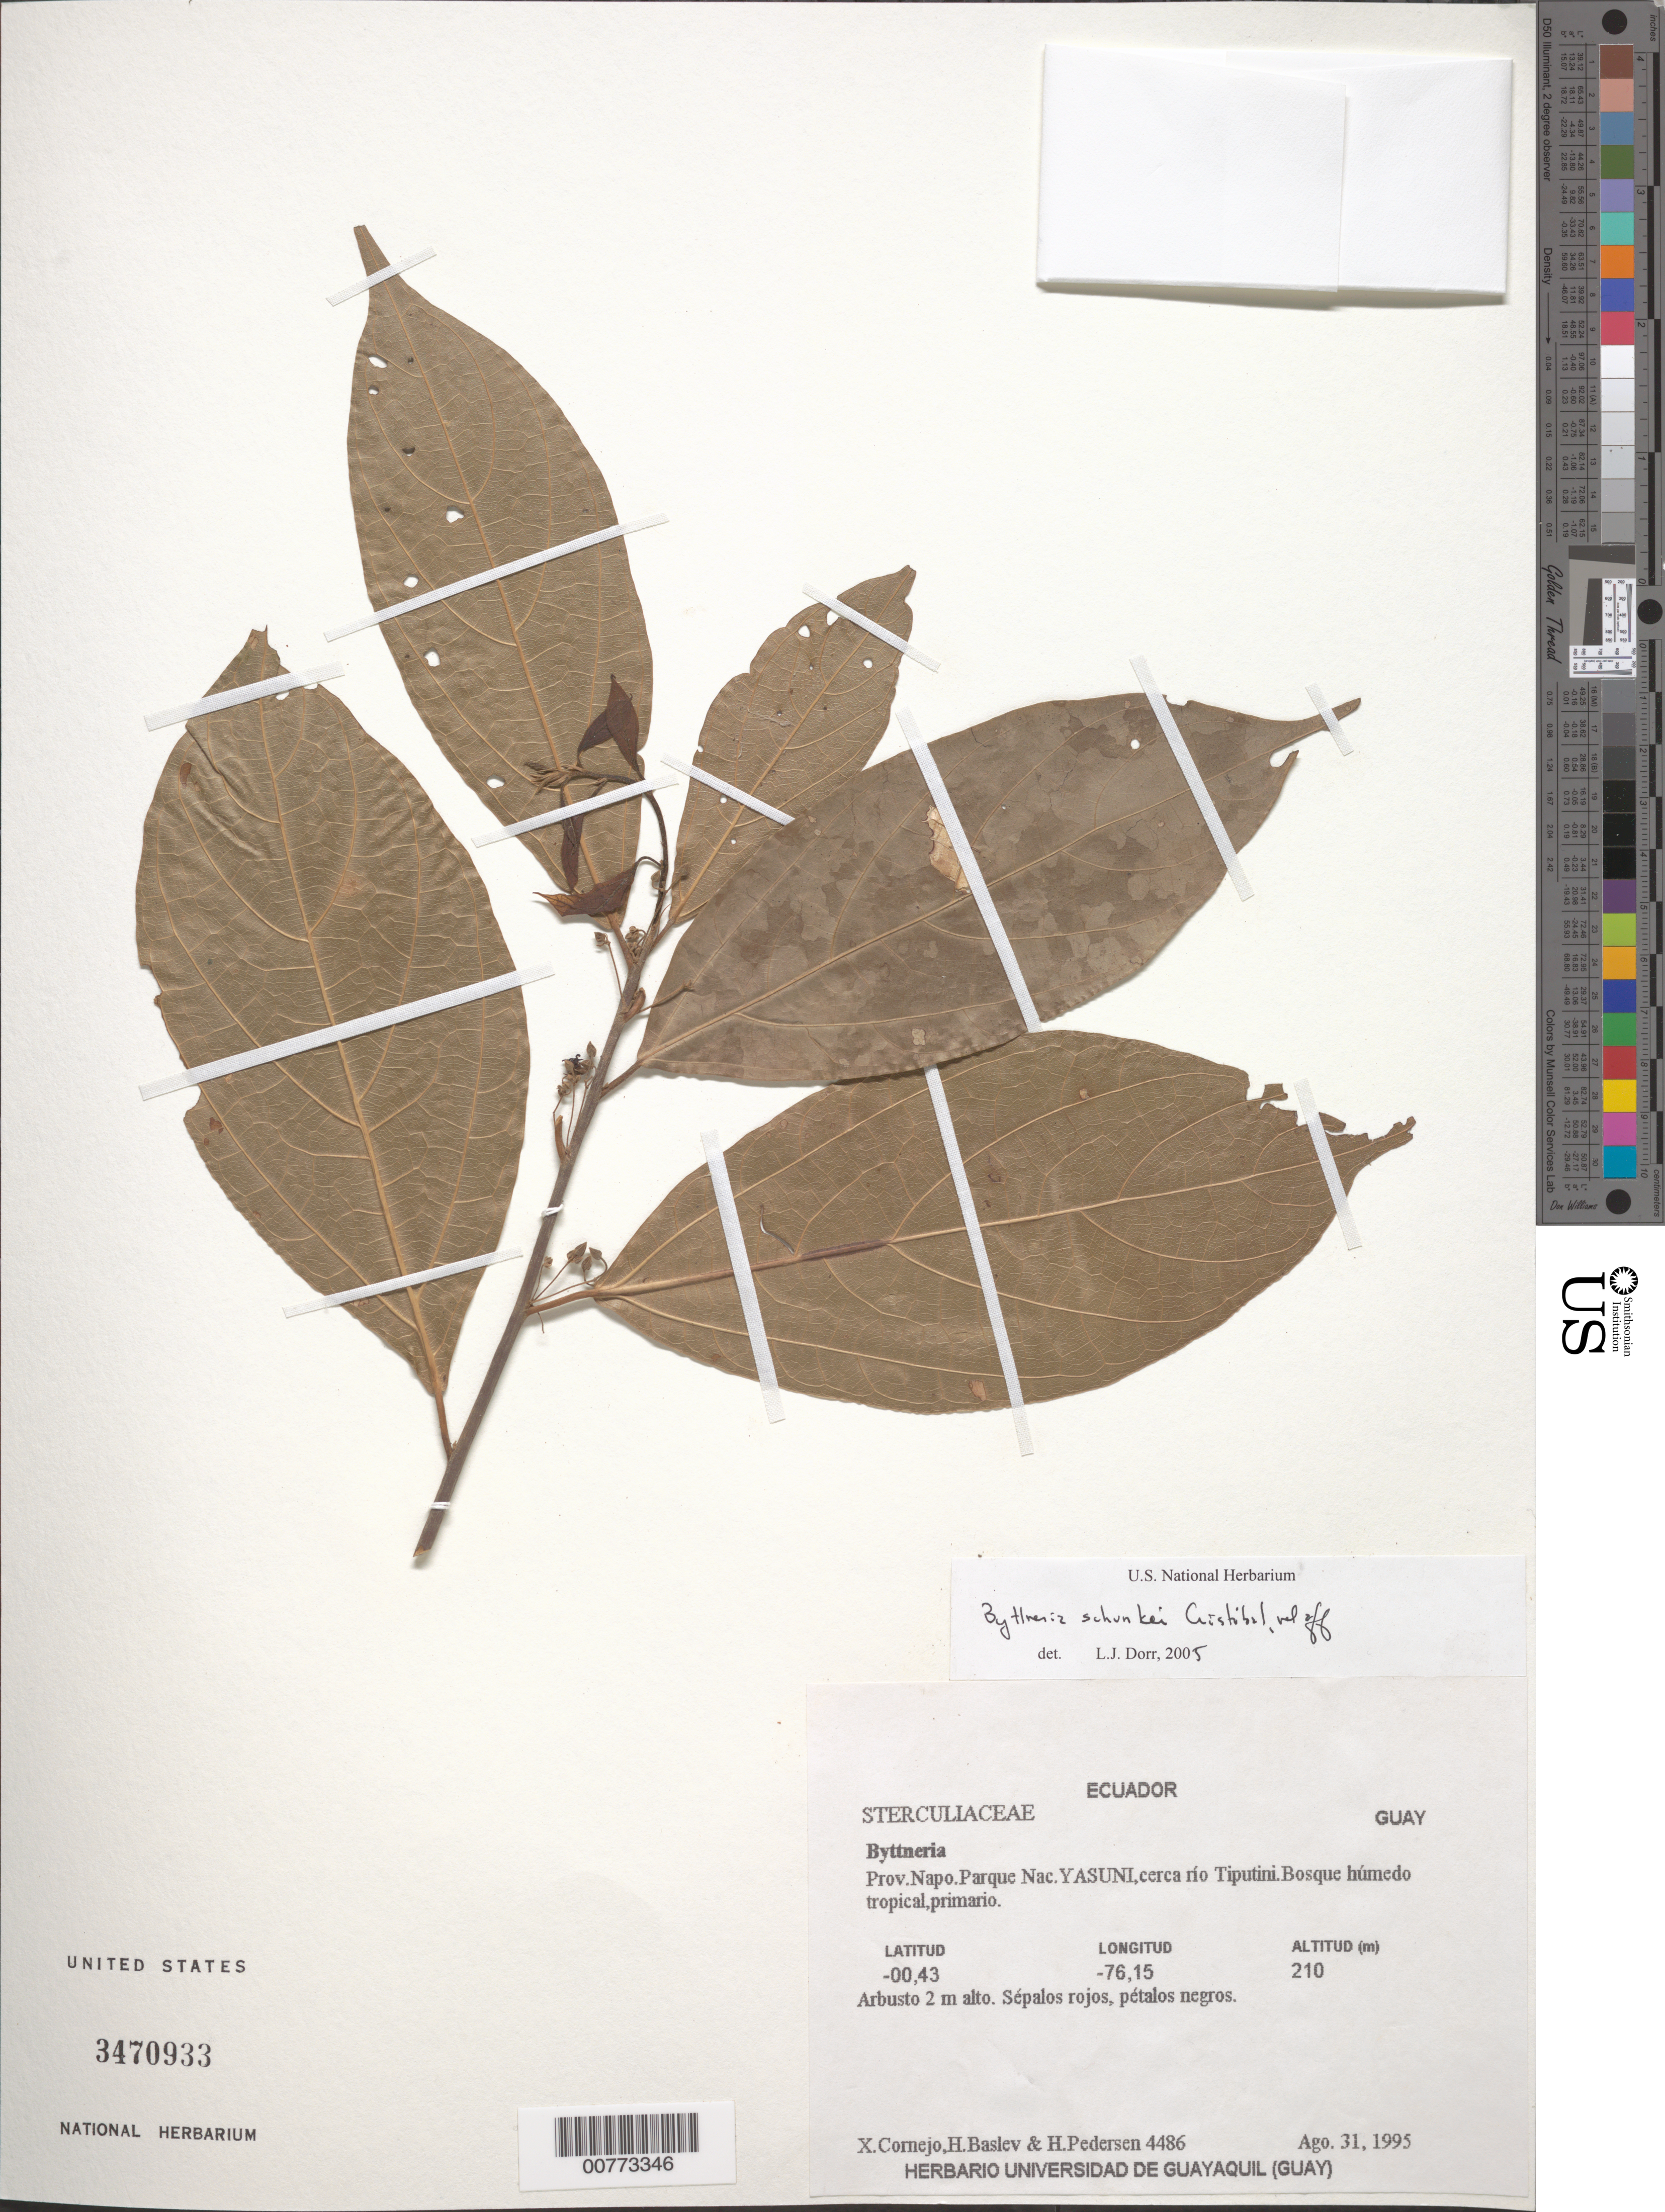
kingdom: Plantae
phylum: Tracheophyta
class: Magnoliopsida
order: Malvales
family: Malvaceae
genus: Byttneria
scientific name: Byttneria schunkei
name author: Cristóbal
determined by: Dorr, L. J., (BOT), Smithsonian Institution - National Museum of Natural History (UNITED STATES)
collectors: X. F. Cornejo, H. Balslev & H. Pedersen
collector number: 4486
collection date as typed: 31 Aug 1995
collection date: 1995-08-31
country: Ecuador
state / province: Napo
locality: Parque Nac. YASUNI, cerca río Tiputini.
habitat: Bosque húmedo tropical, primario.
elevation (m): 210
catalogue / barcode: US 3470933